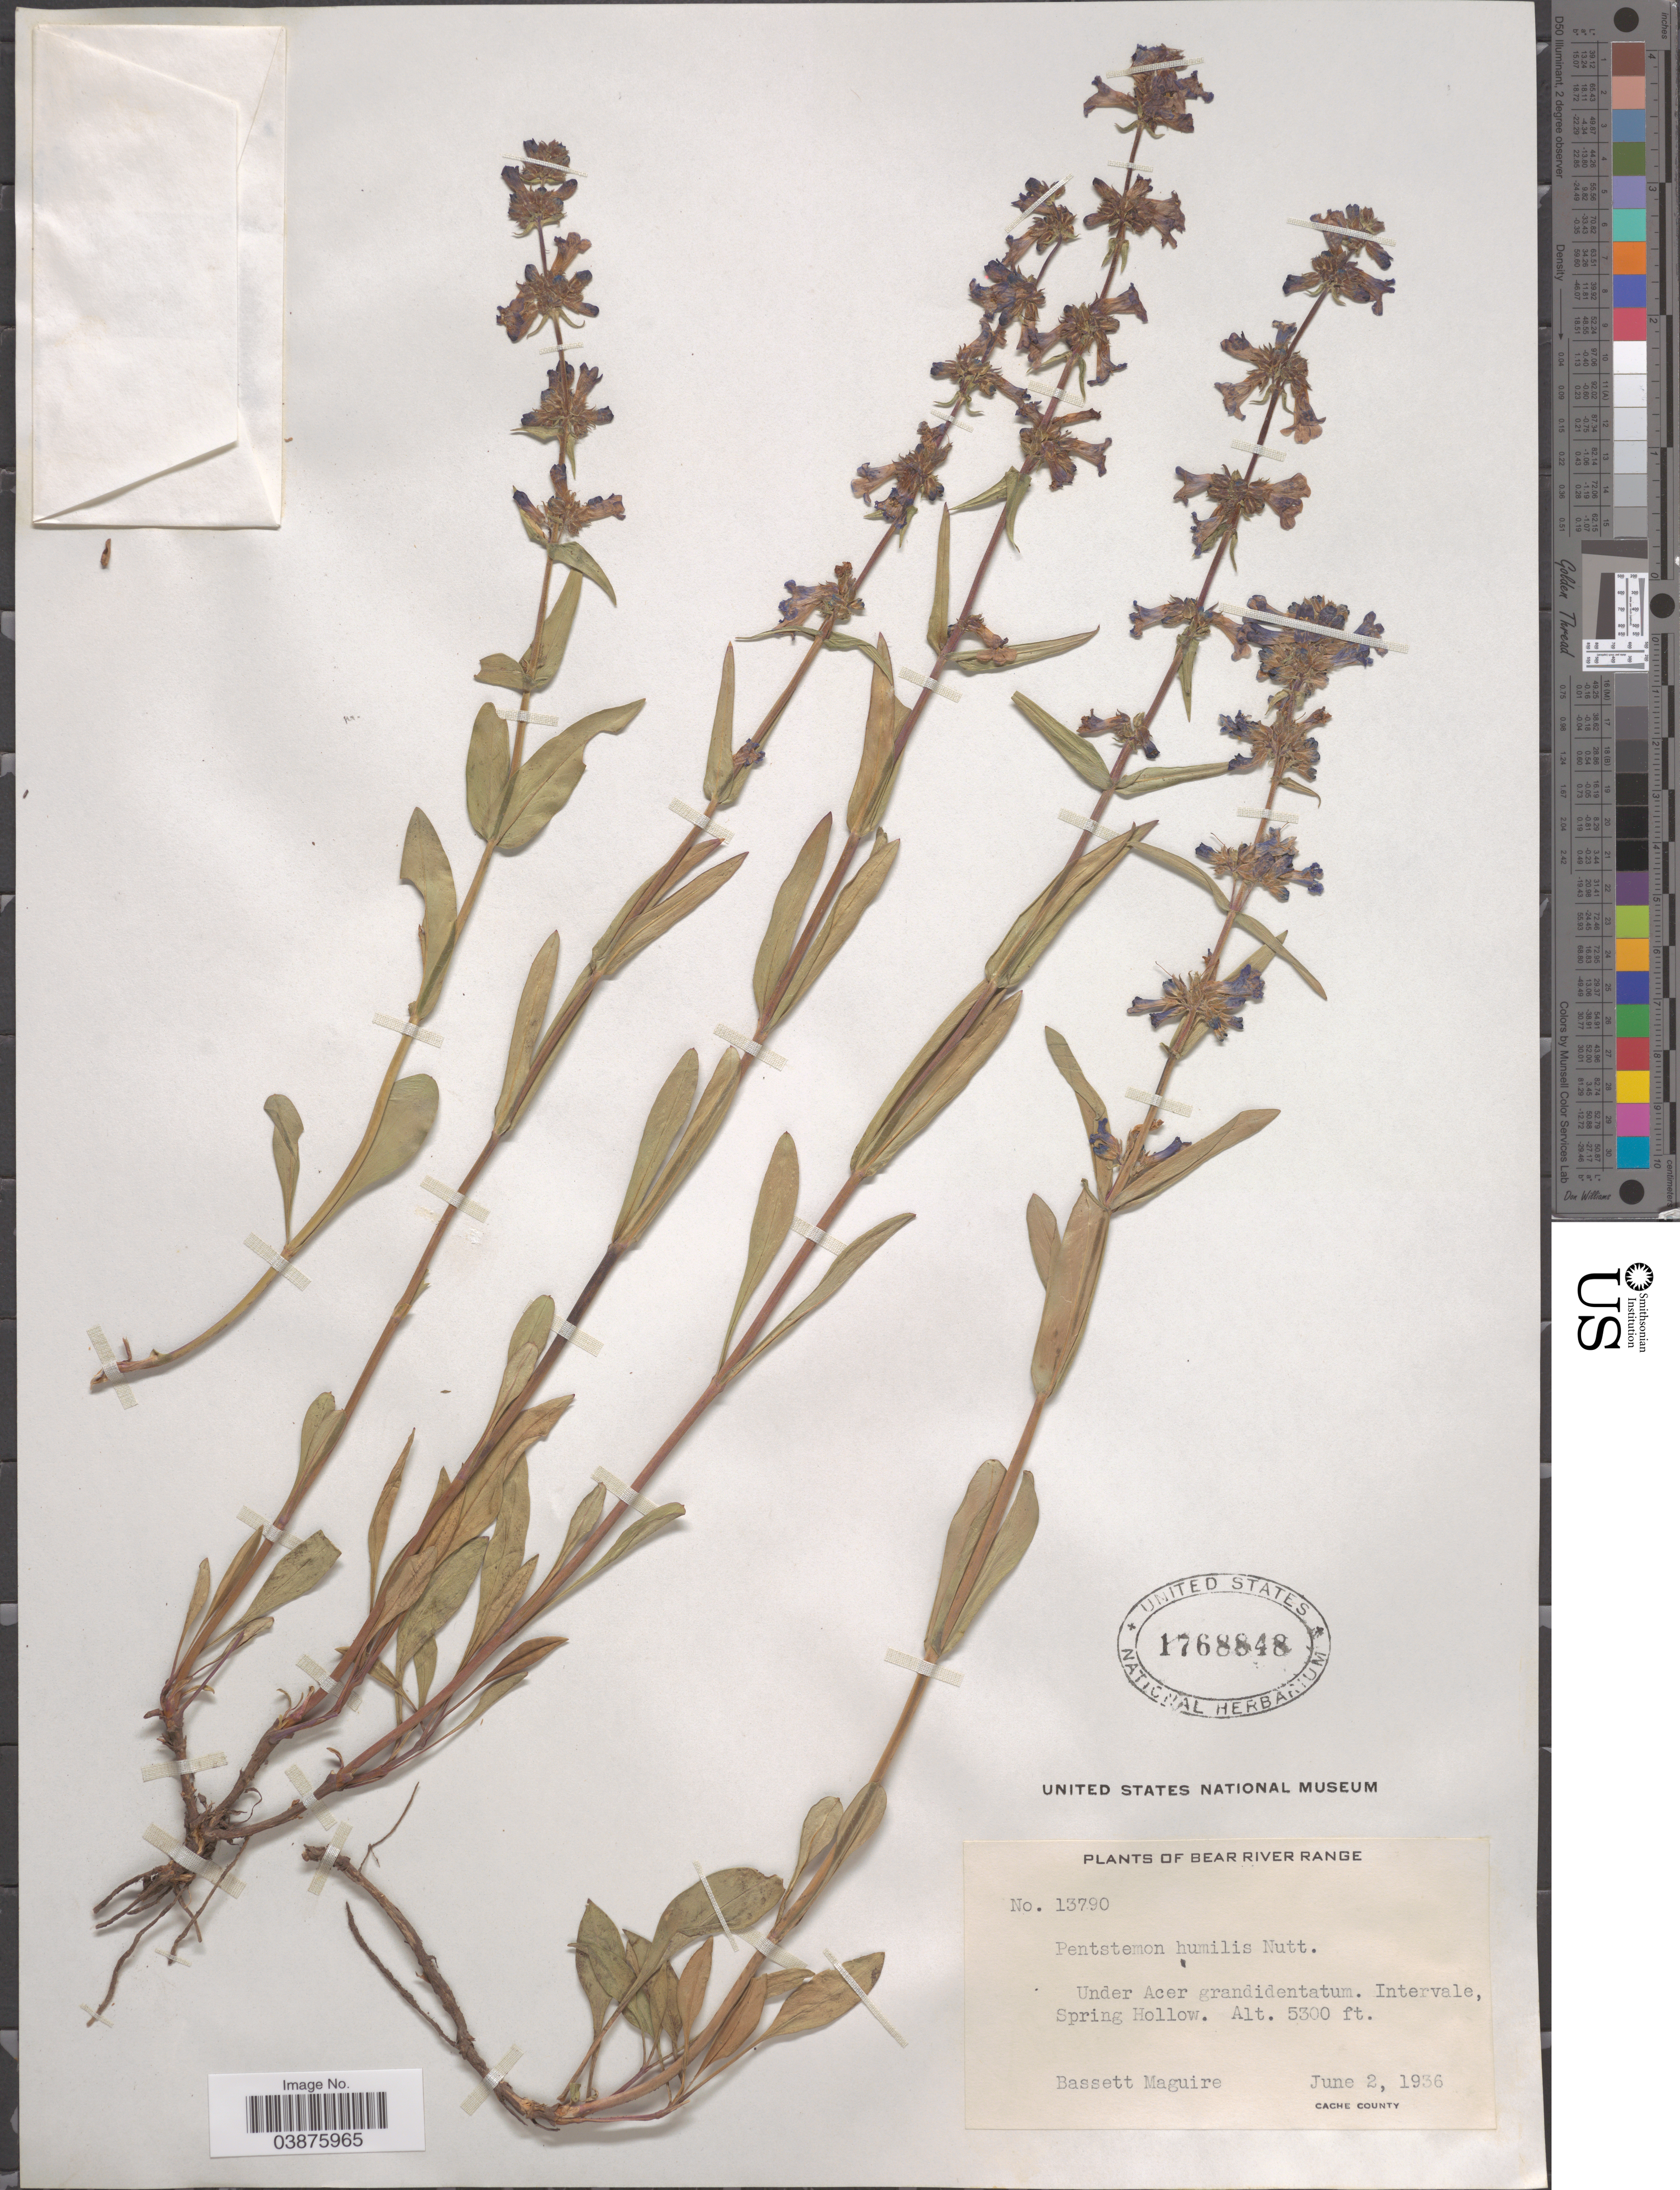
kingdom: Plantae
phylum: Tracheophyta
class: Magnoliopsida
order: Lamiales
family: Plantaginaceae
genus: Penstemon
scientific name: Penstemon humilis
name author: Nutt. ex A. Gray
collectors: B. Maguire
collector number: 13790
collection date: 1936-06-02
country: United States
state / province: Utah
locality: Bear River Range. Intervale, Spring Hollow. Cache County.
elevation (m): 1615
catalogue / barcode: US 1768848